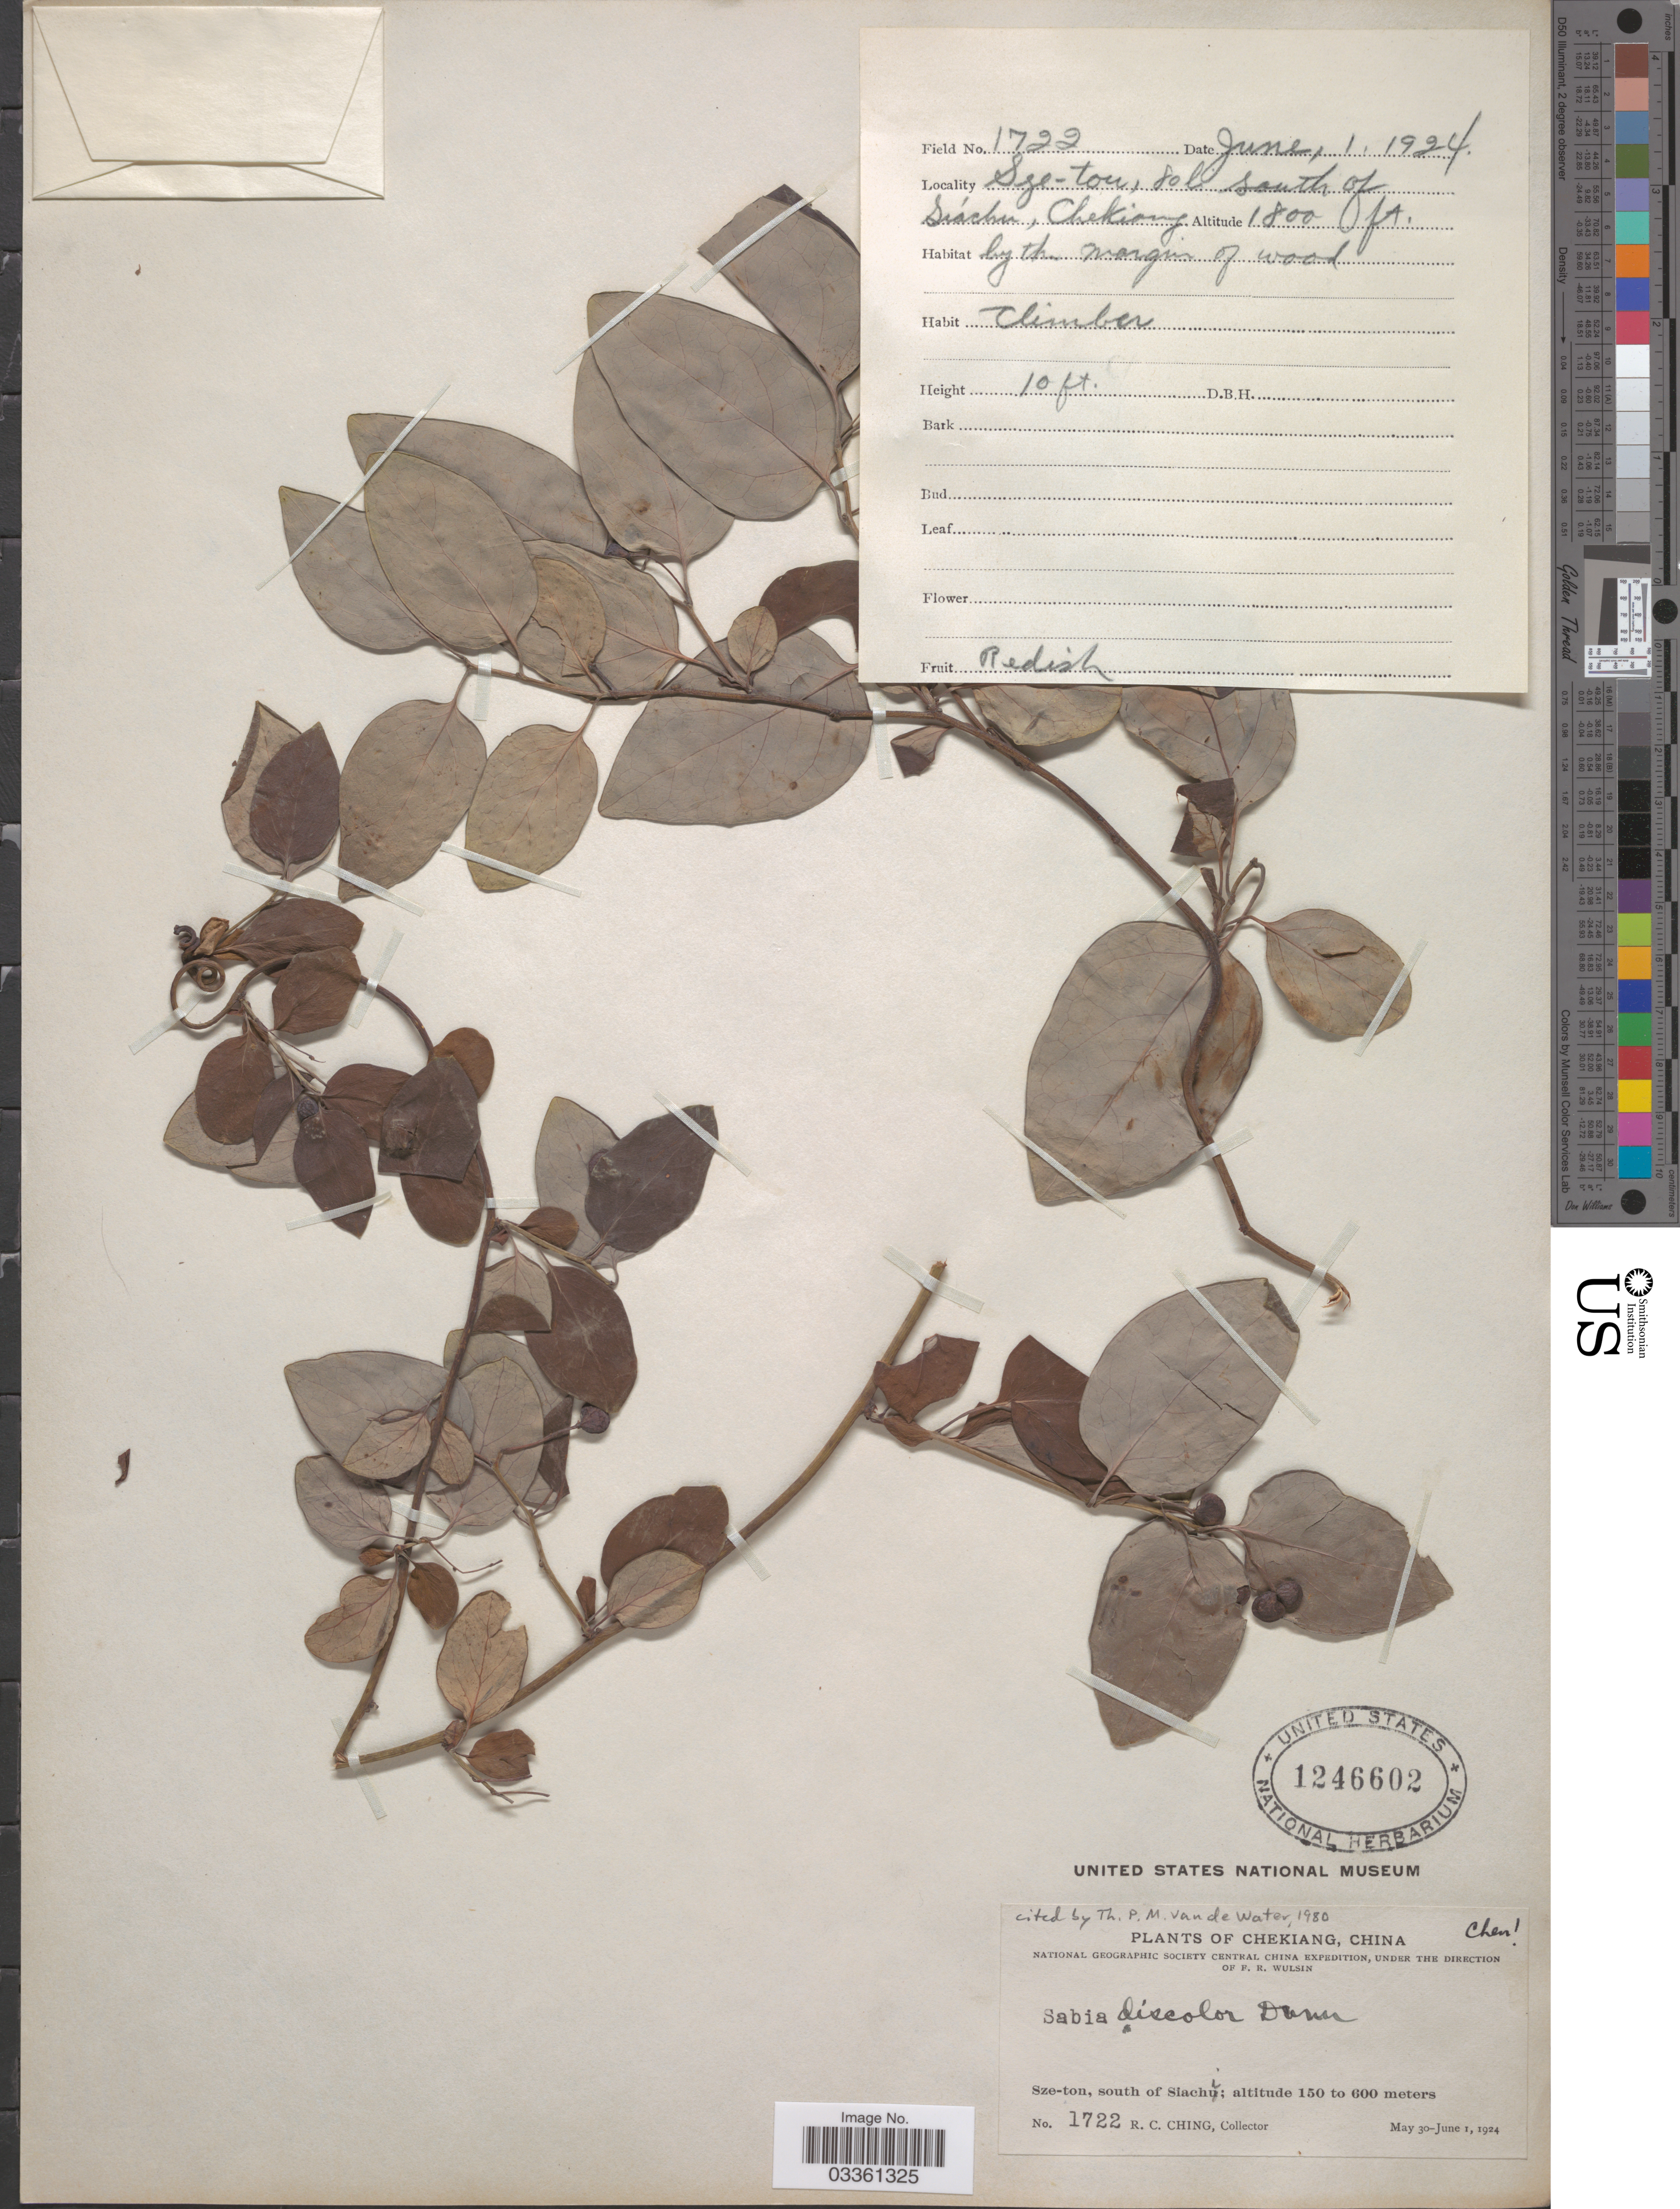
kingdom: Plantae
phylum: Tracheophyta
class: Magnoliopsida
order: Proteales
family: Sabiaceae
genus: Sabia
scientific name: Sabia discolor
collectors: R. C. Ching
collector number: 1722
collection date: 1924-06-01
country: China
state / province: Zhejiang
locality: Sze-ton, south of Siachi.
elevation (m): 549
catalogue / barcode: US 1246602